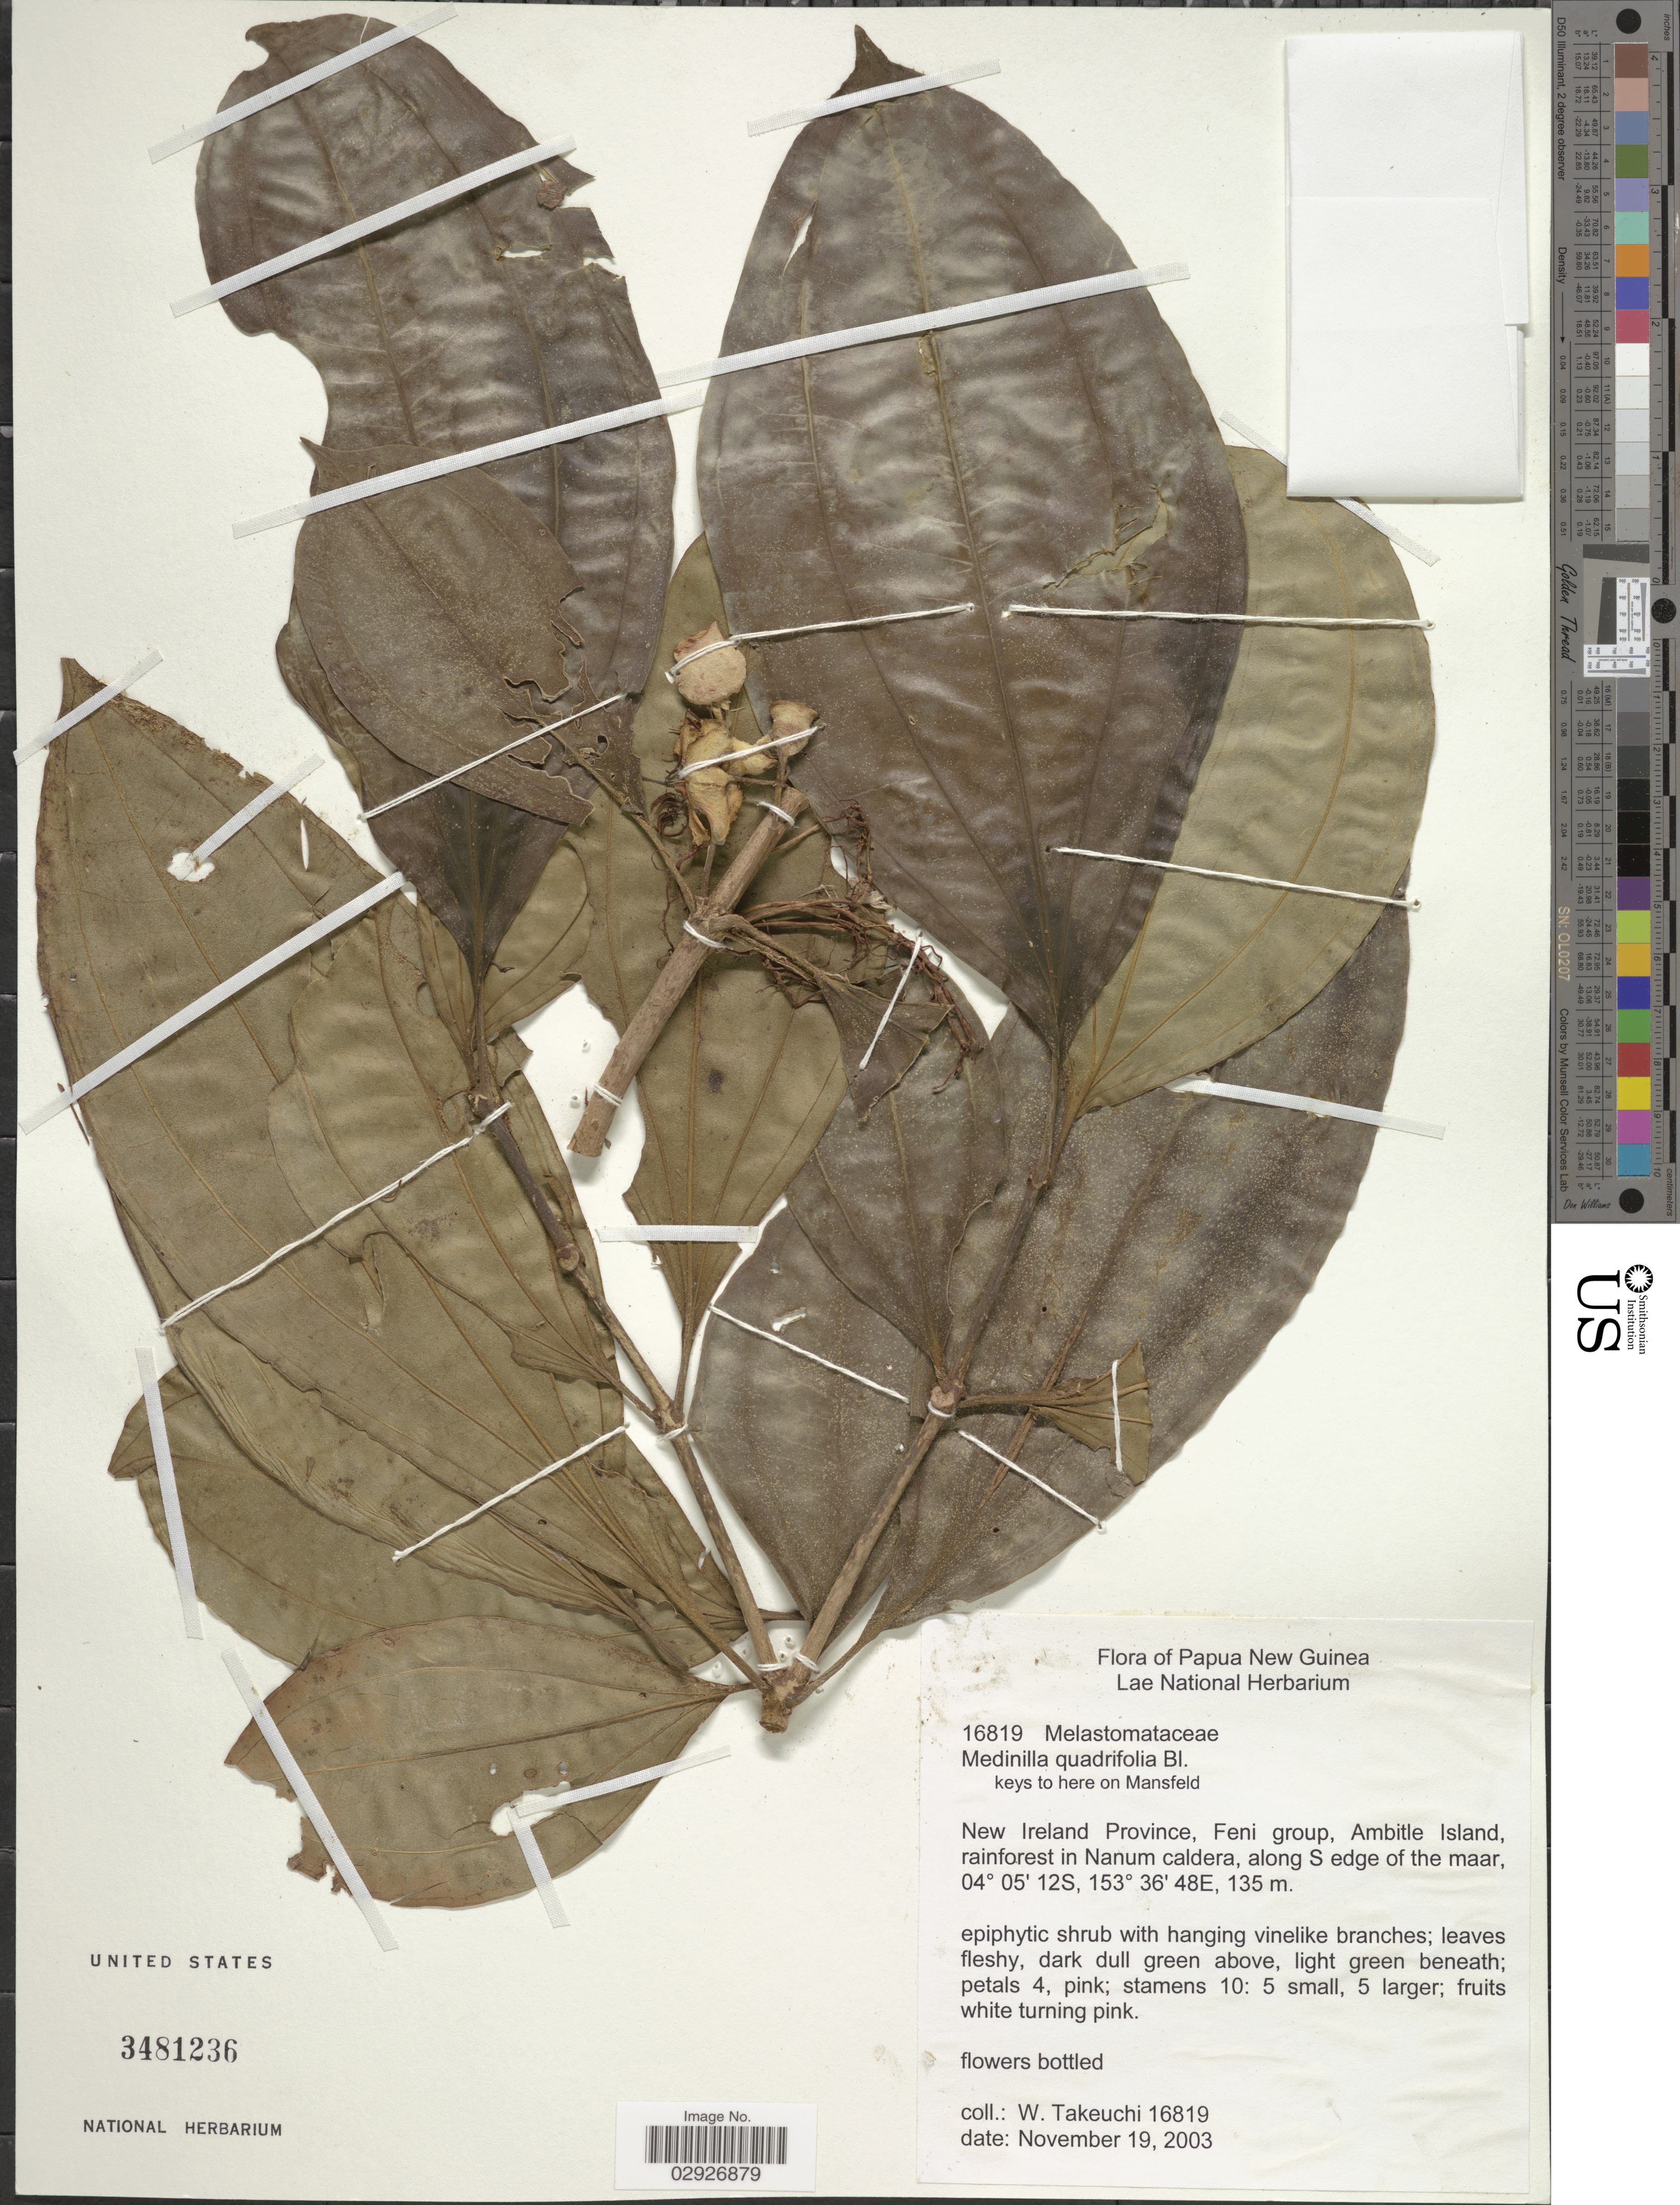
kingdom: Plantae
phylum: Tracheophyta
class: Magnoliopsida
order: Myrtales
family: Melastomataceae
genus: Medinilla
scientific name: Medinilla quadrifolia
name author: (Blume) Blume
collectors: W. Takeuchi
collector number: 16819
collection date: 2003-11-19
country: Papua New Guinea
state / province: New Ireland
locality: New Ireland Province, Feni group, Ambitle Island, rainforest in Nanum caldera, along S edge of the maar.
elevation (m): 135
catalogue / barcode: US 3481236